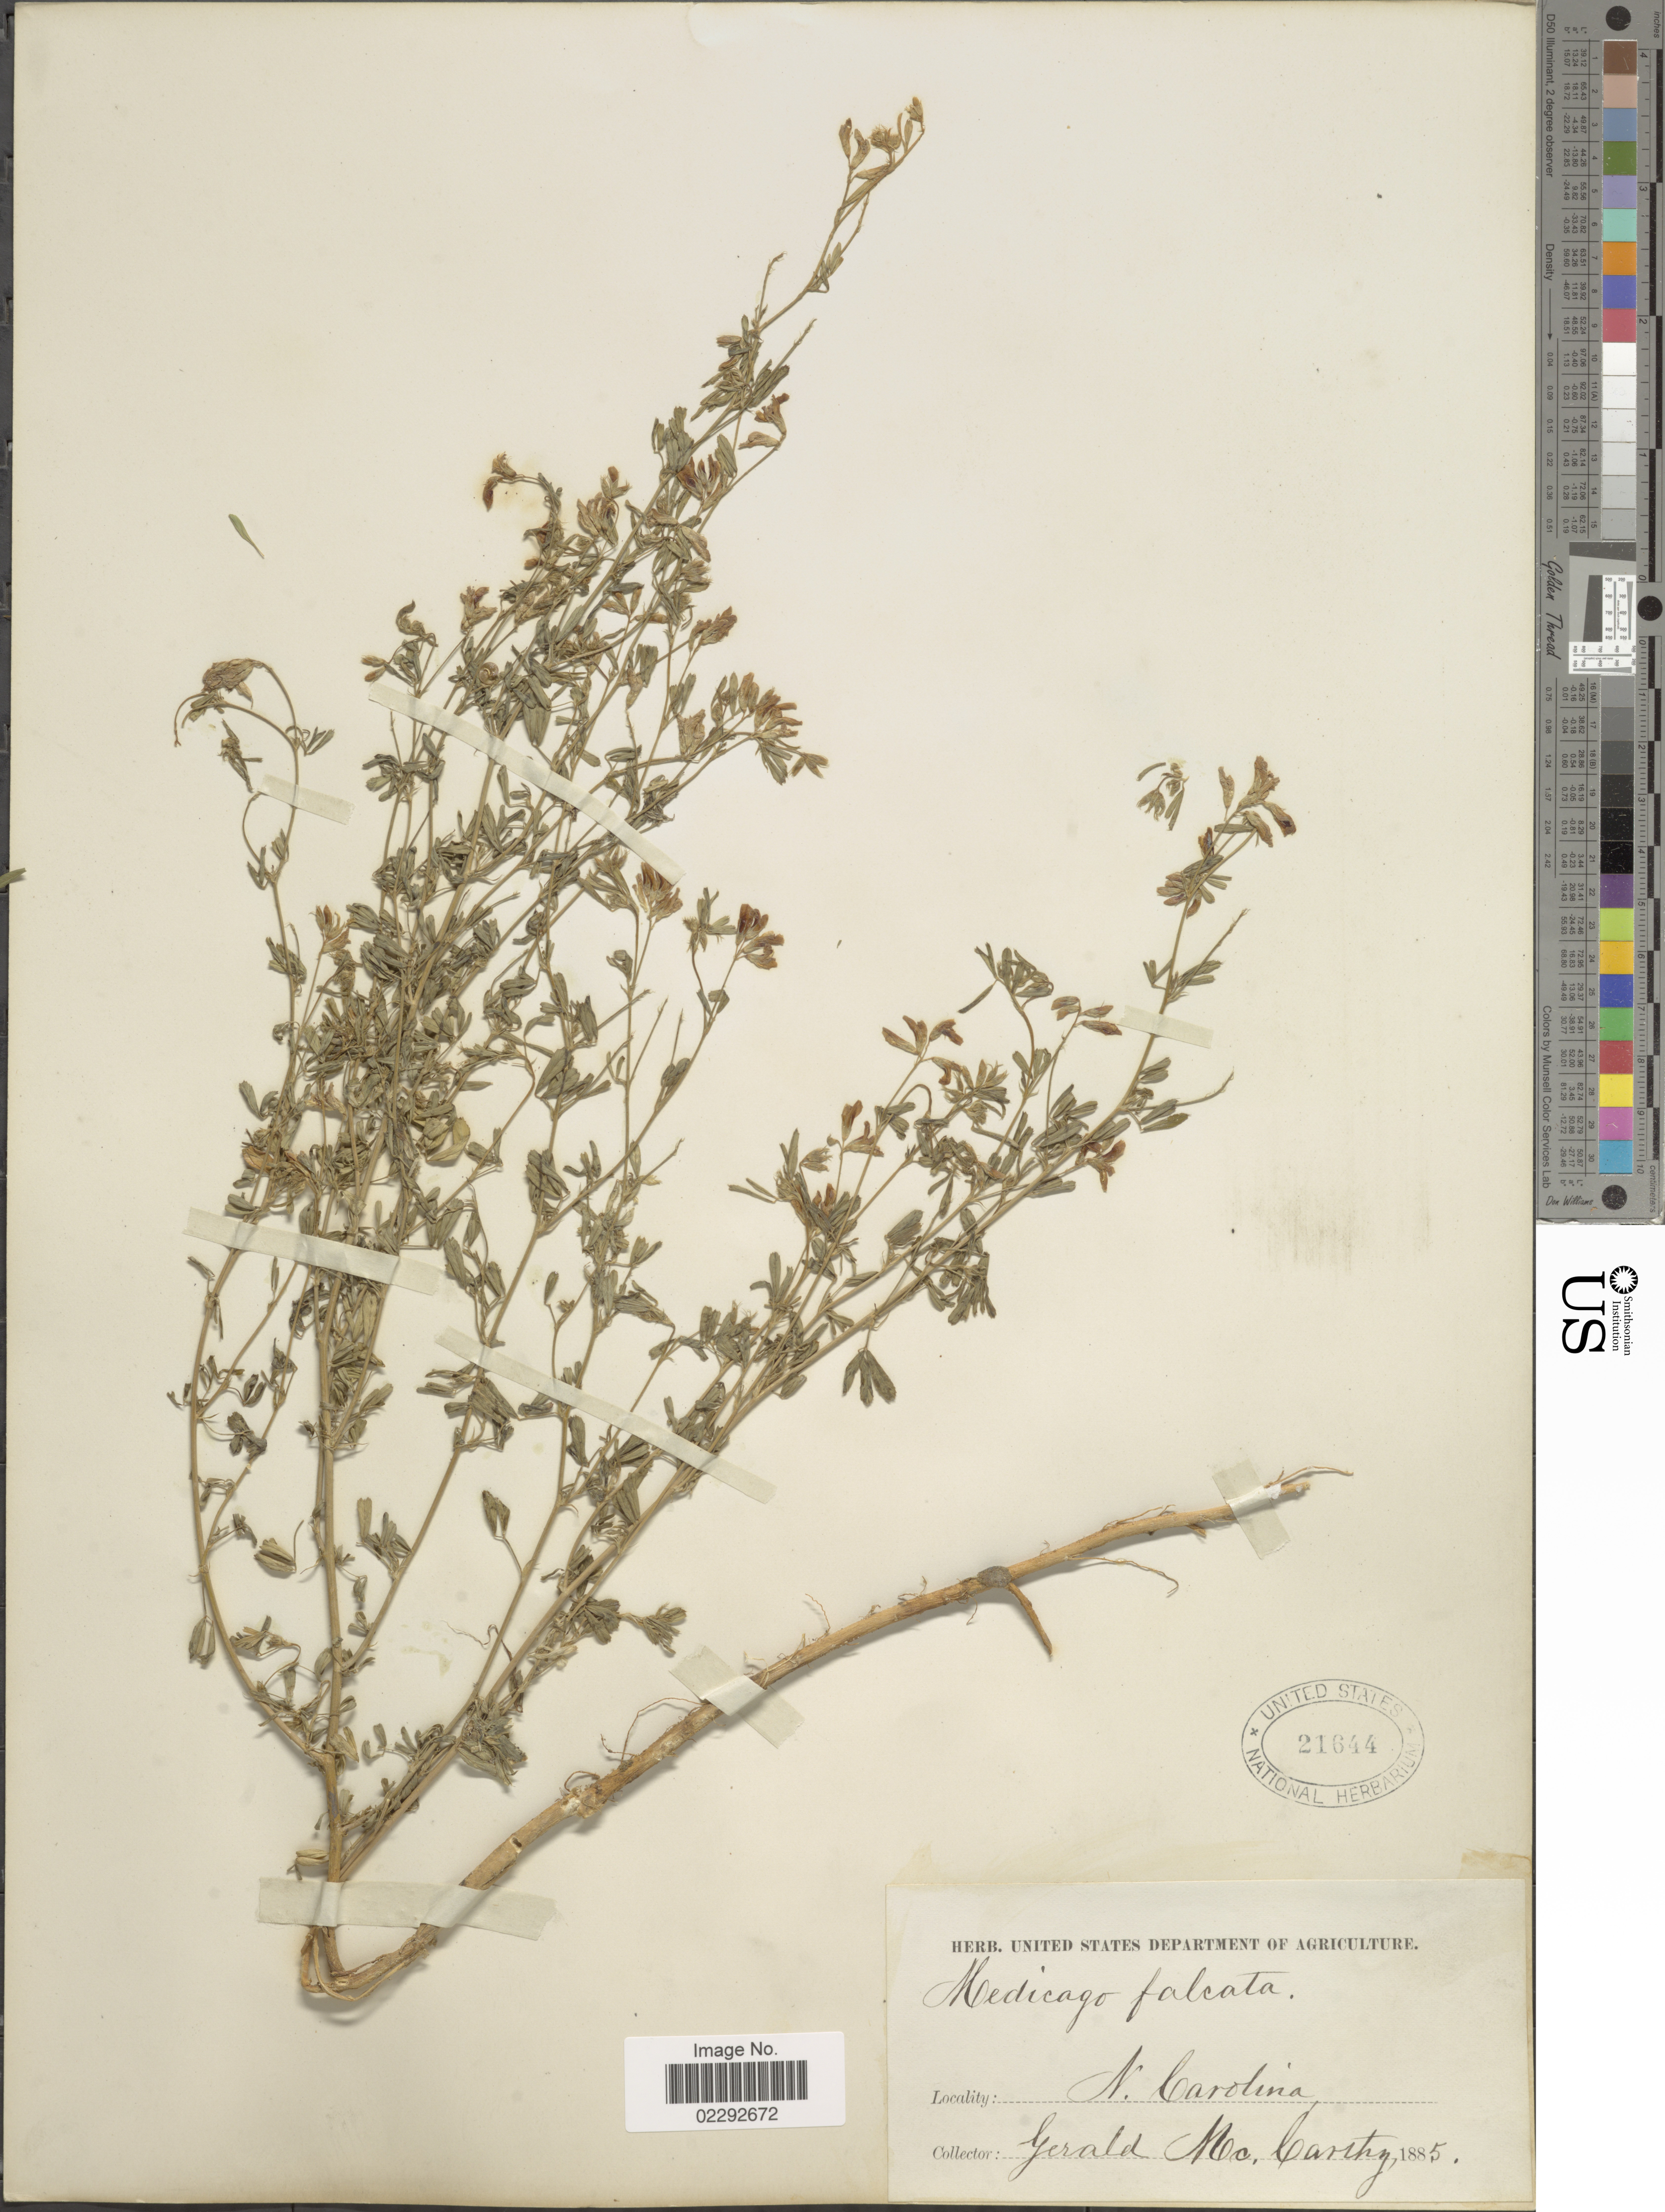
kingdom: Plantae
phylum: Tracheophyta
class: Magnoliopsida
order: Fabales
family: Fabaceae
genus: Medicago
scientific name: Medicago falcata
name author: L.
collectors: G. McCarthy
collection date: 1885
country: United States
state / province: North Carolina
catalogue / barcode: US 21644